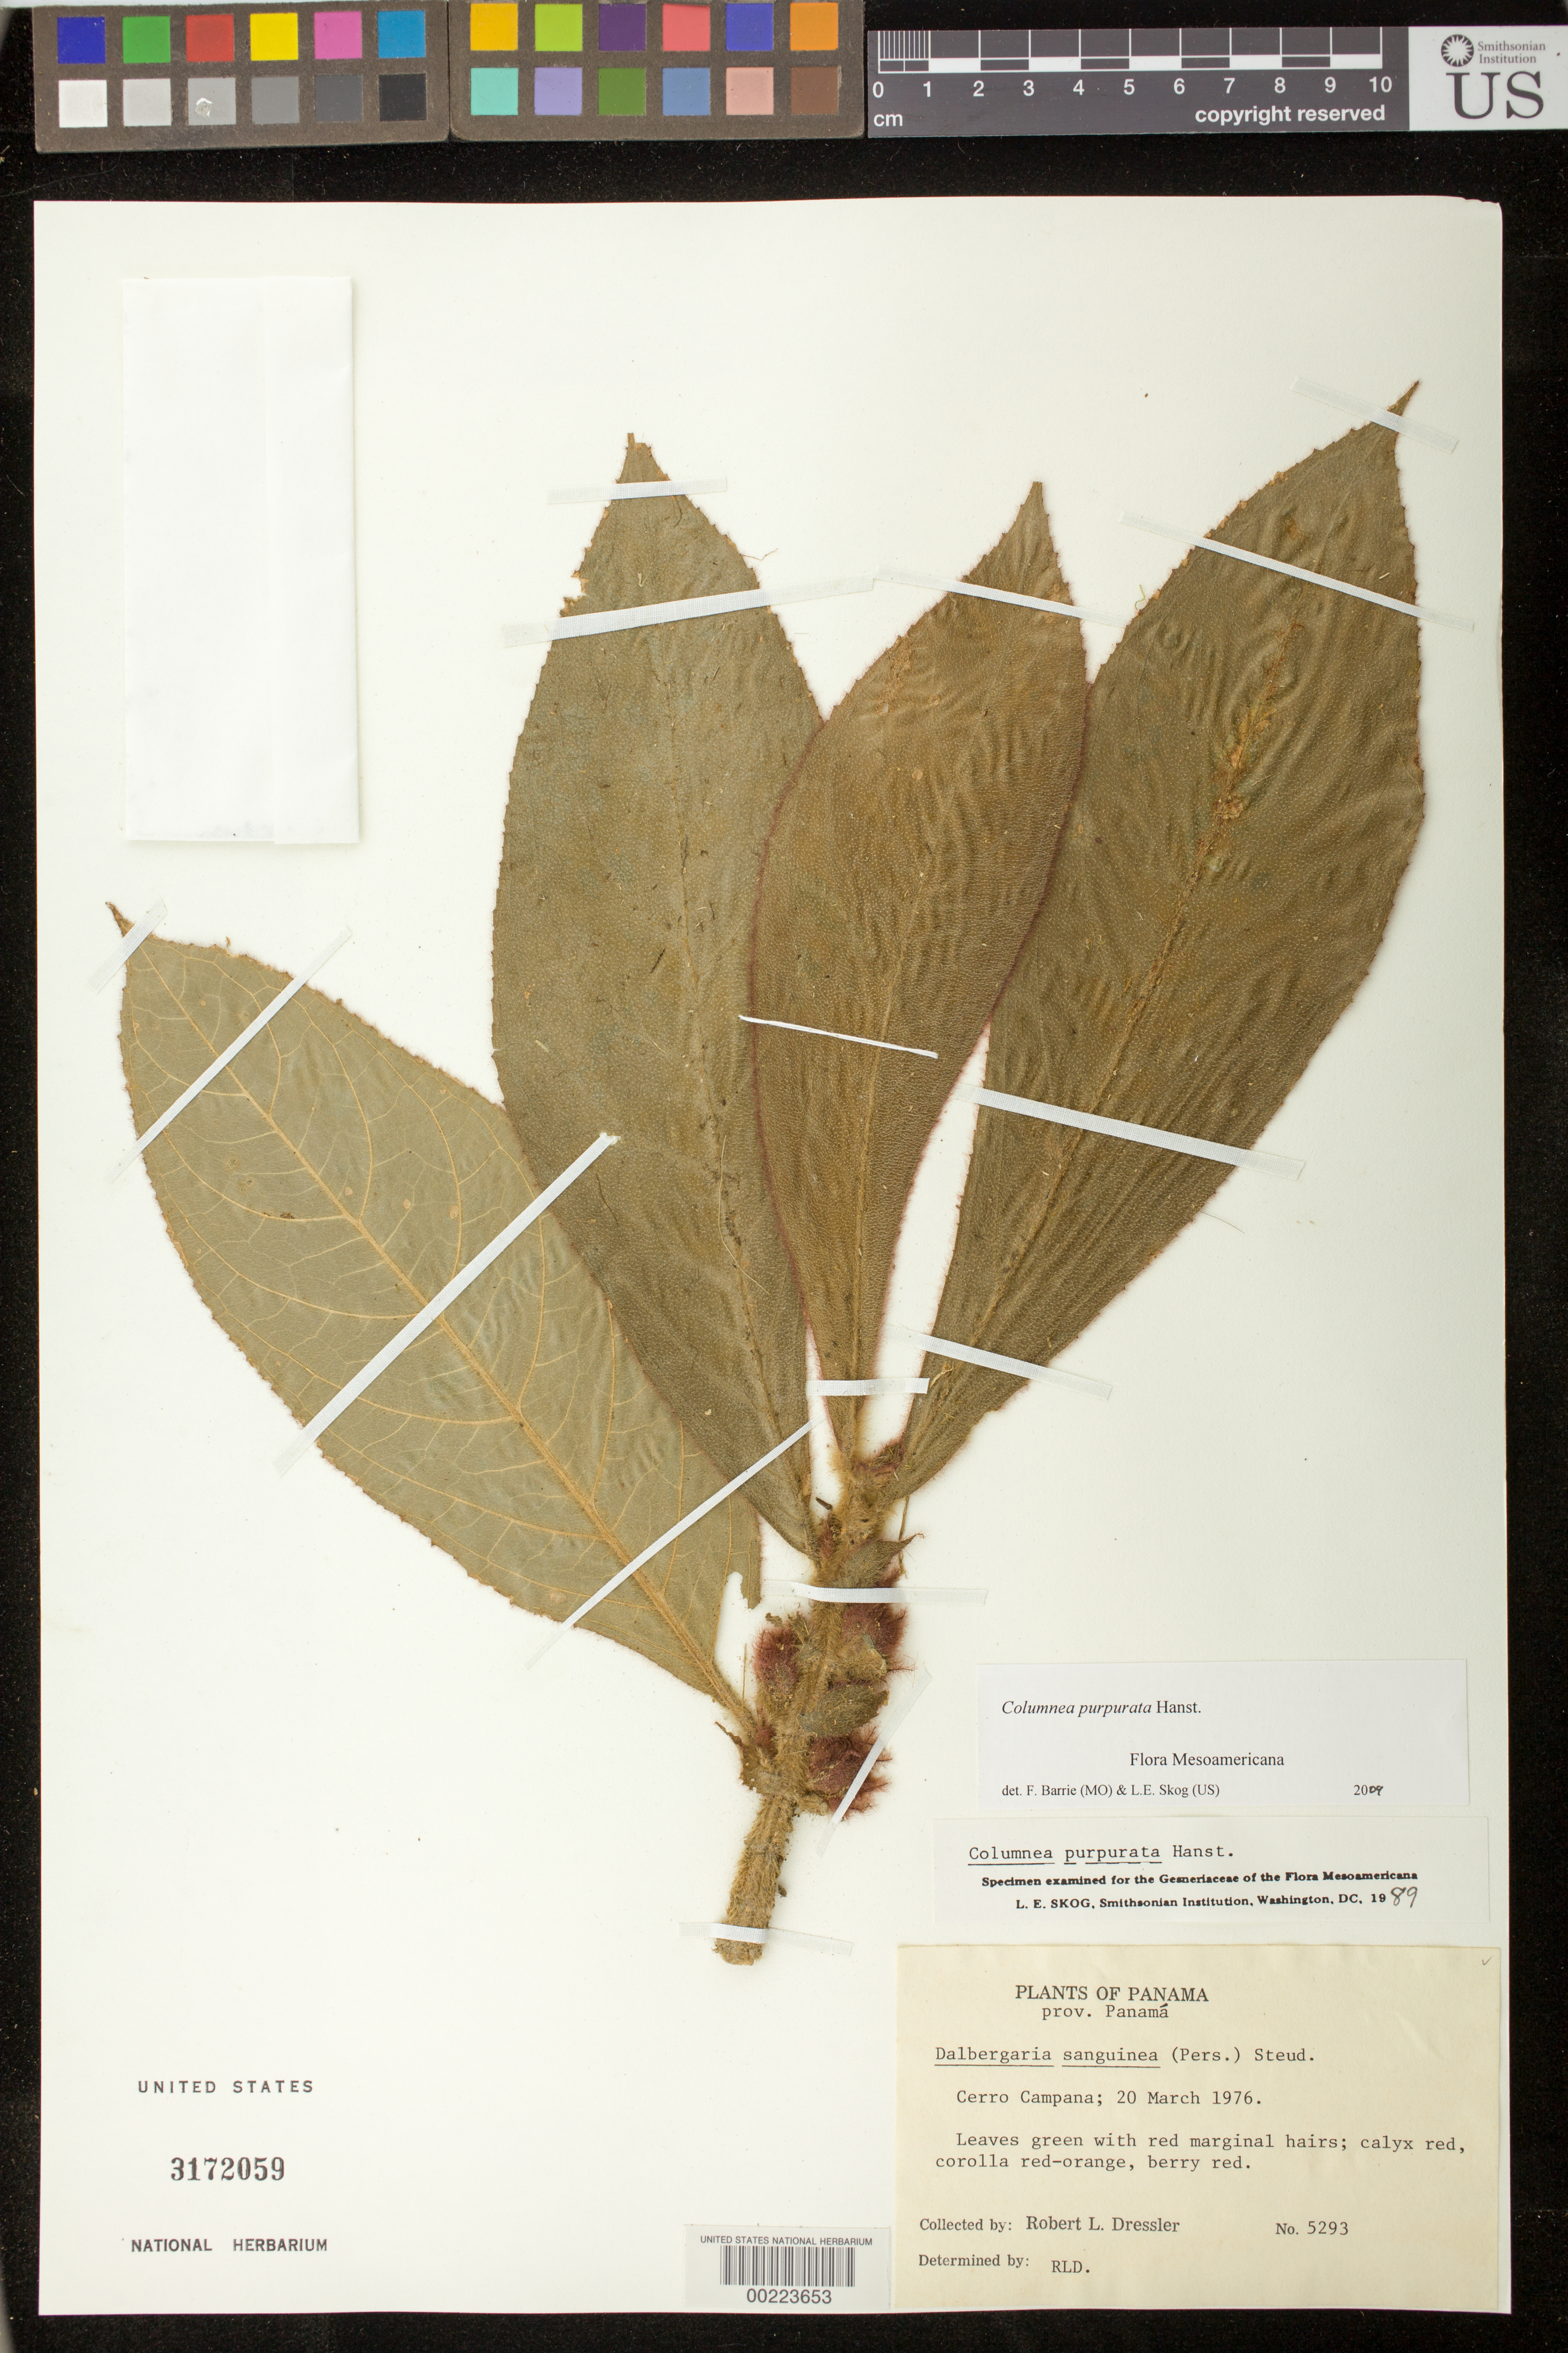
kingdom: Plantae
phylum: Tracheophyta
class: Magnoliopsida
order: Lamiales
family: Gesneriaceae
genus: Columnea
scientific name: Columnea purpurata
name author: Hanst.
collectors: R. Dressler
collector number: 5293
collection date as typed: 20 Mar 1976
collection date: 1976-03-20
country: Panama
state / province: Panamá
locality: Cerro Campana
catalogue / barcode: US 3172059